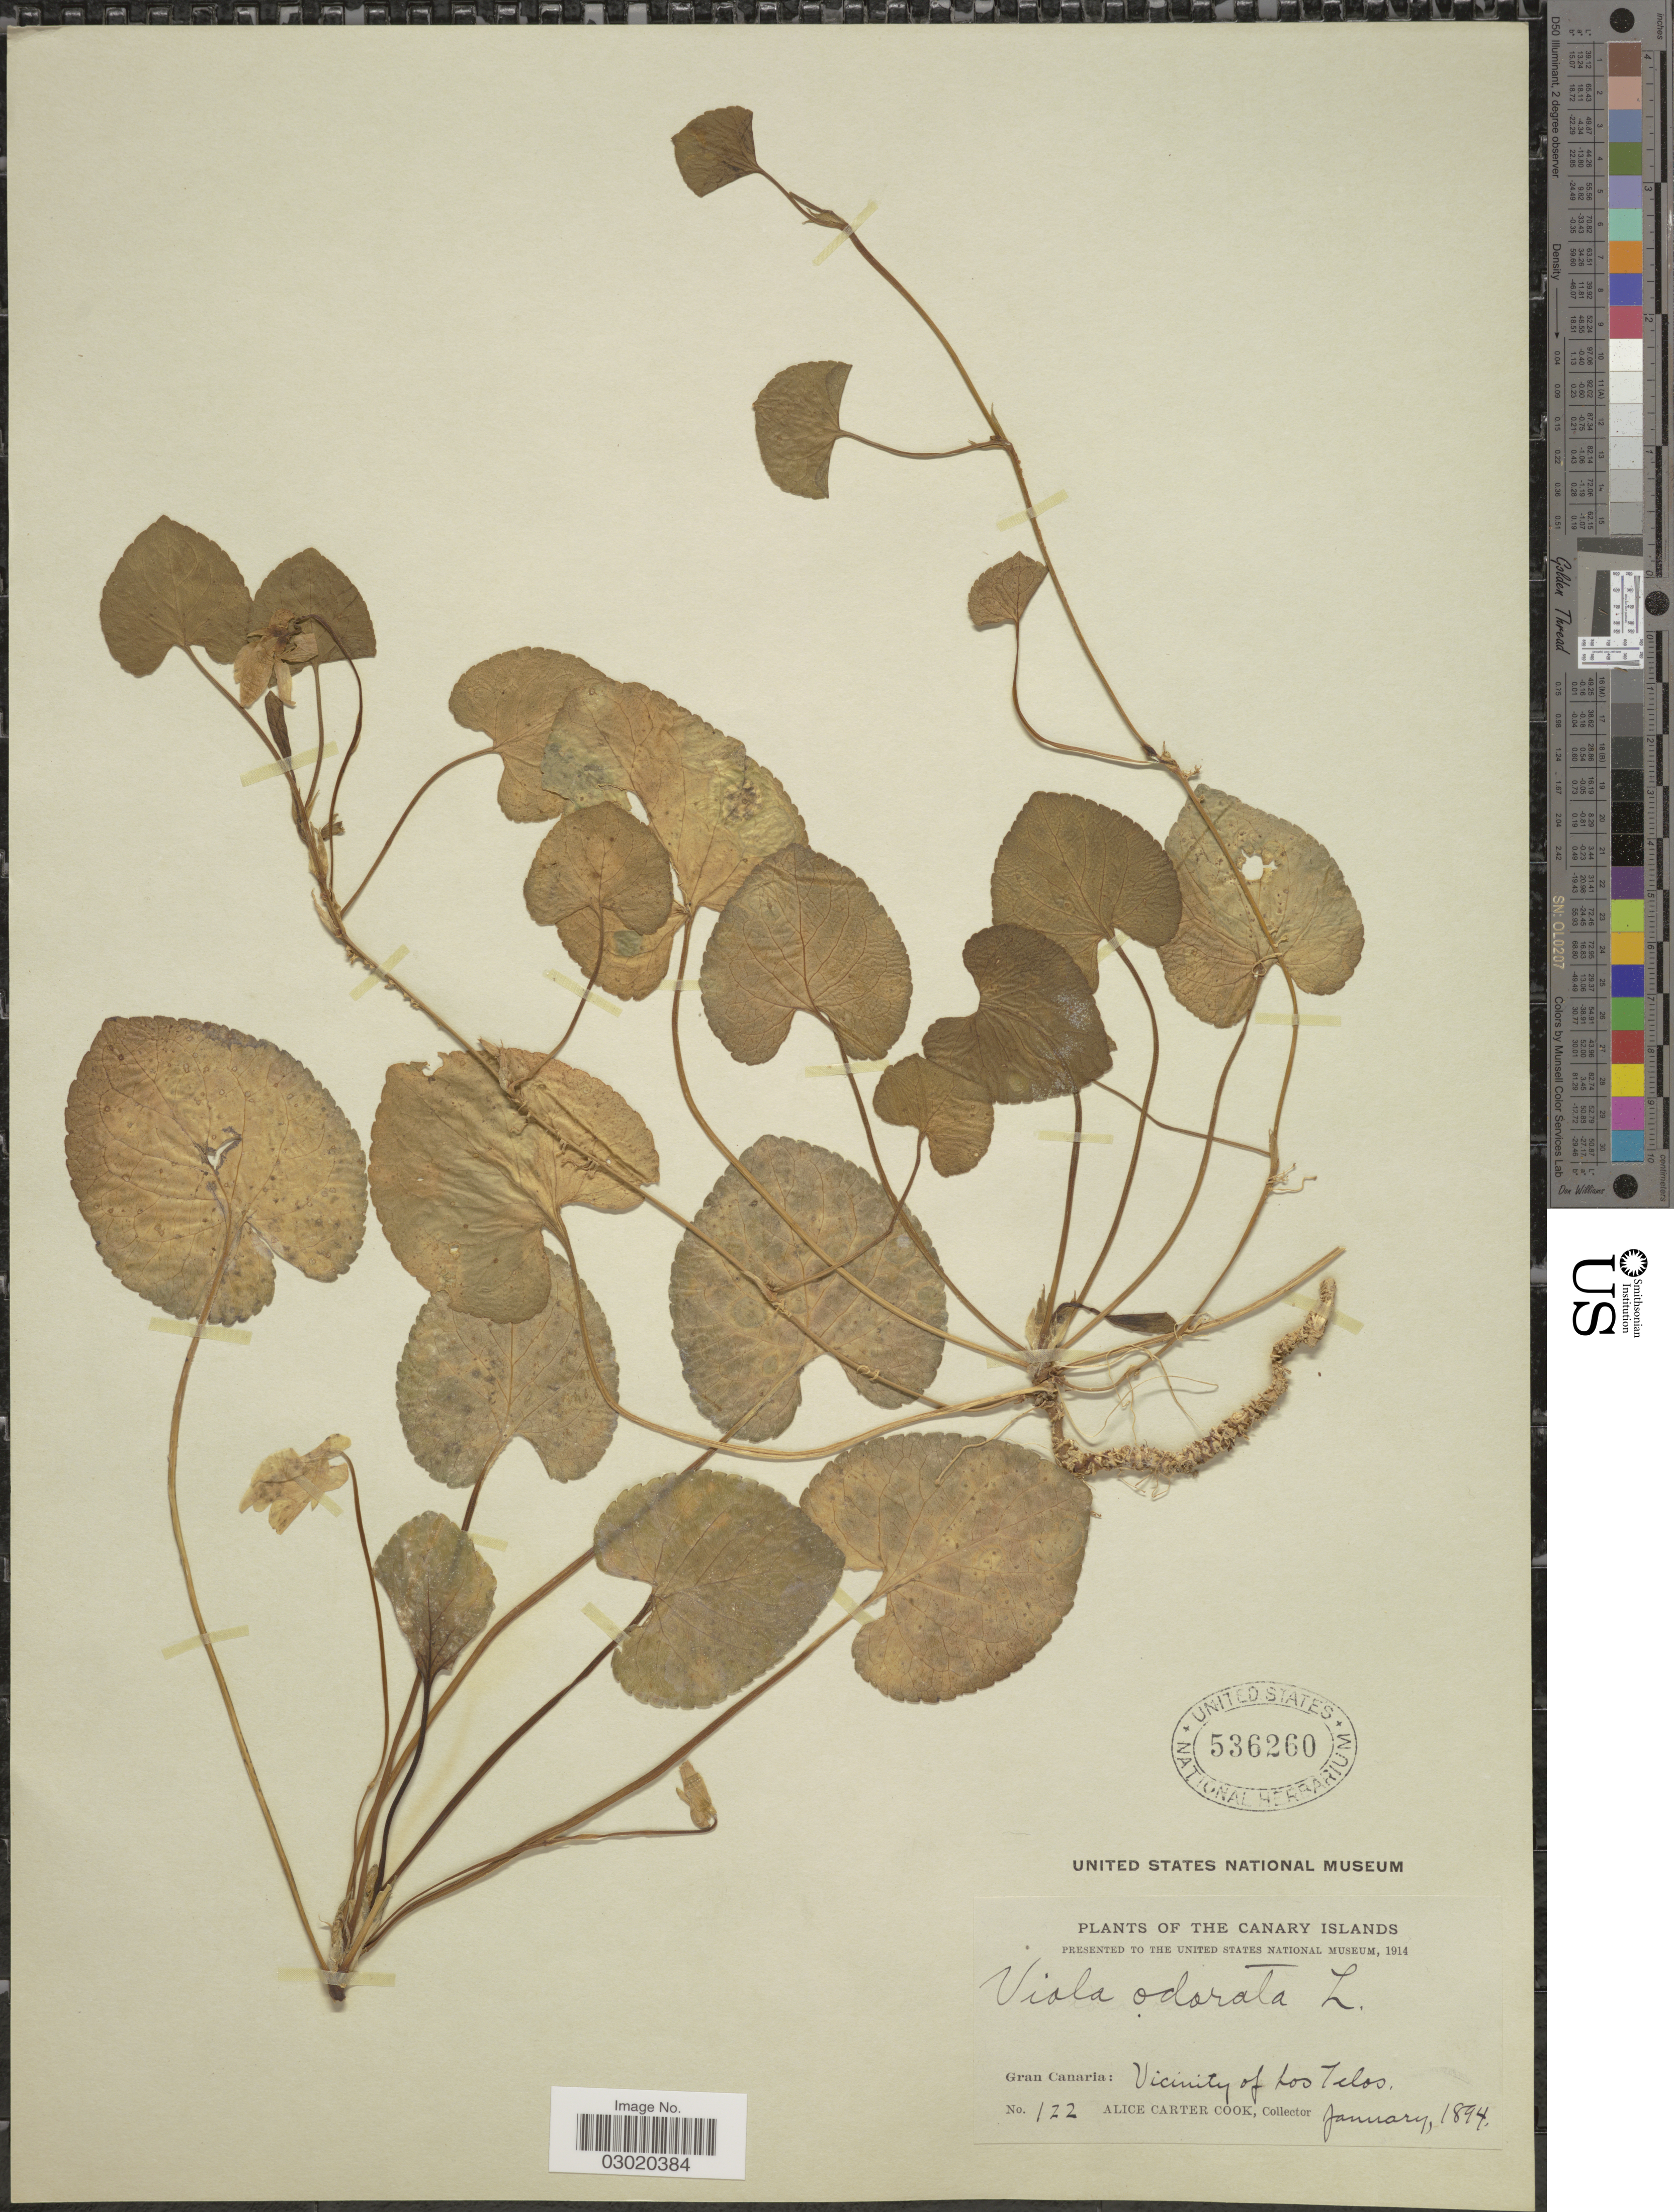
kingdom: Plantae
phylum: Tracheophyta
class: Magnoliopsida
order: Malpighiales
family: Violaceae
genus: Viola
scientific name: Viola odorata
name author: L.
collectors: Alice C. Cook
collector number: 122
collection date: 1984-01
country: Spain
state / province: Canarias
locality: The Canary Islands. Gran Canaria: Vicinity of Los Telos.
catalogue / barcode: US 536260